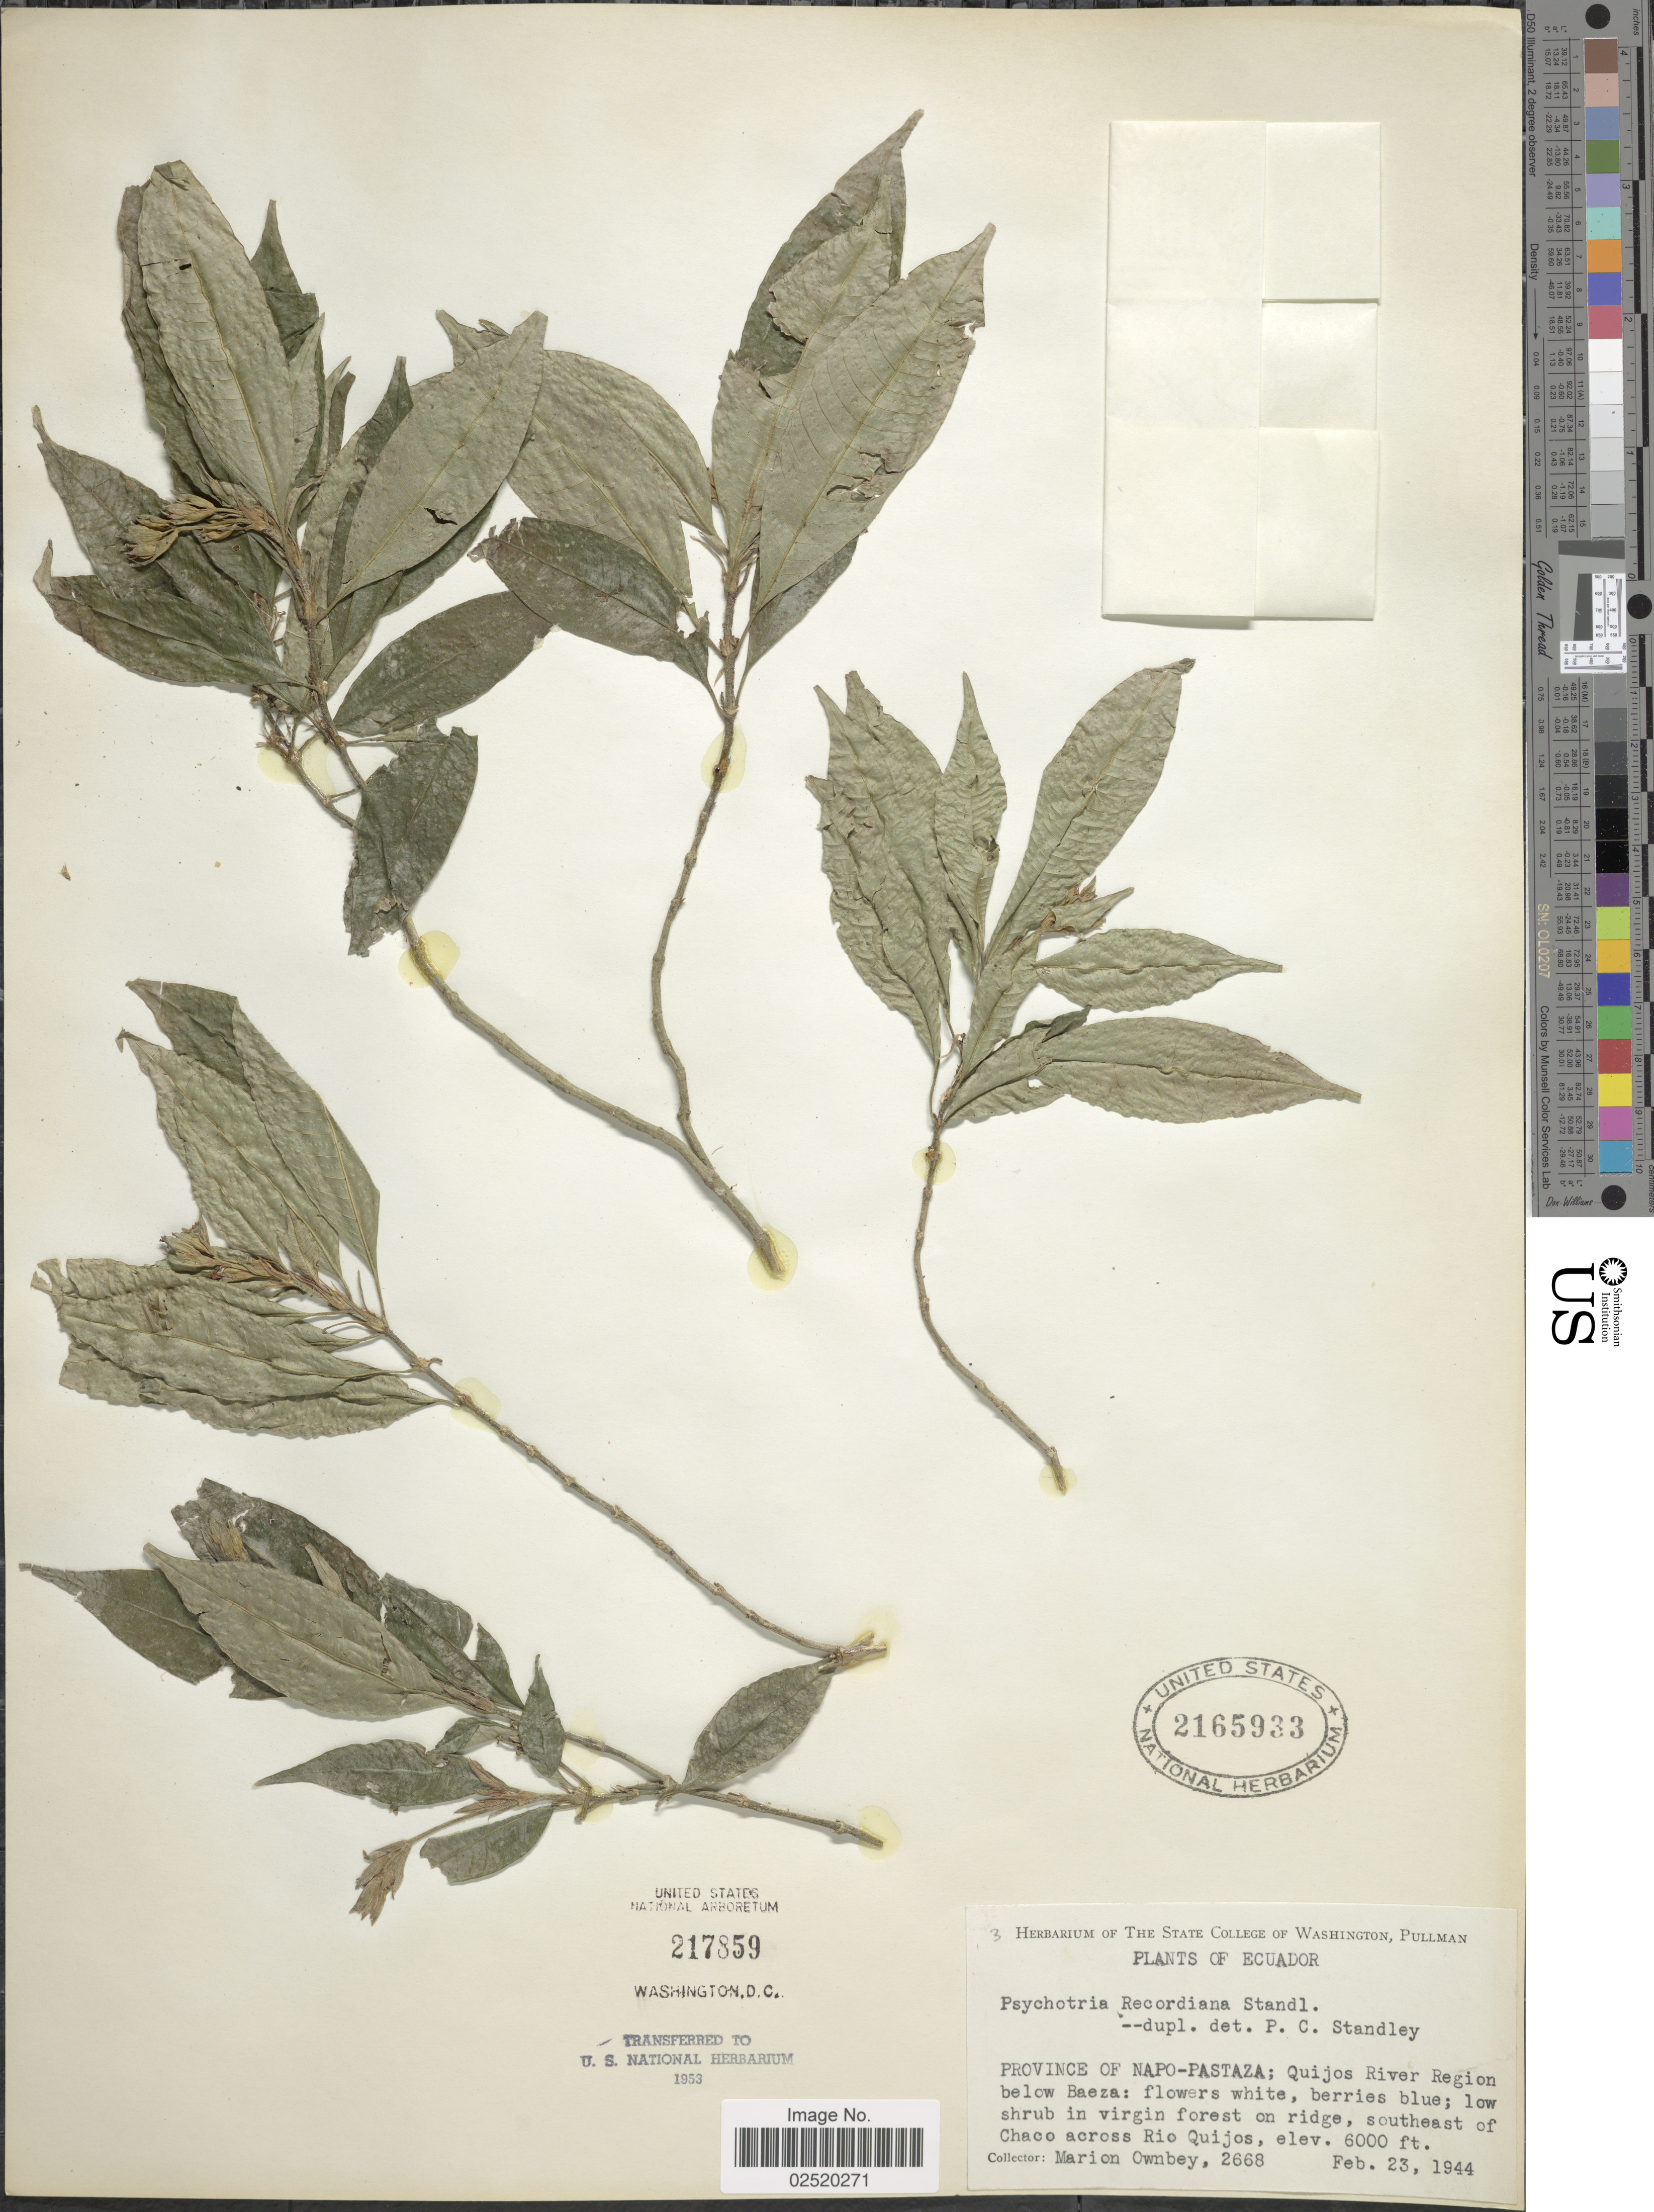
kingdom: Plantae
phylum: Tracheophyta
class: Magnoliopsida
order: Gentianales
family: Rubiaceae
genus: Psychotria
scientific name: Psychotria recordiana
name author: Standl.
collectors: F. M. Ownbey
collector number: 2668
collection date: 1944-02-23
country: Ecuador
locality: Province Napo-Pastaza: Quijos River Region below Baeza, southeast of Chaco across Rio Quijos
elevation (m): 1829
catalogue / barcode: US 2165933